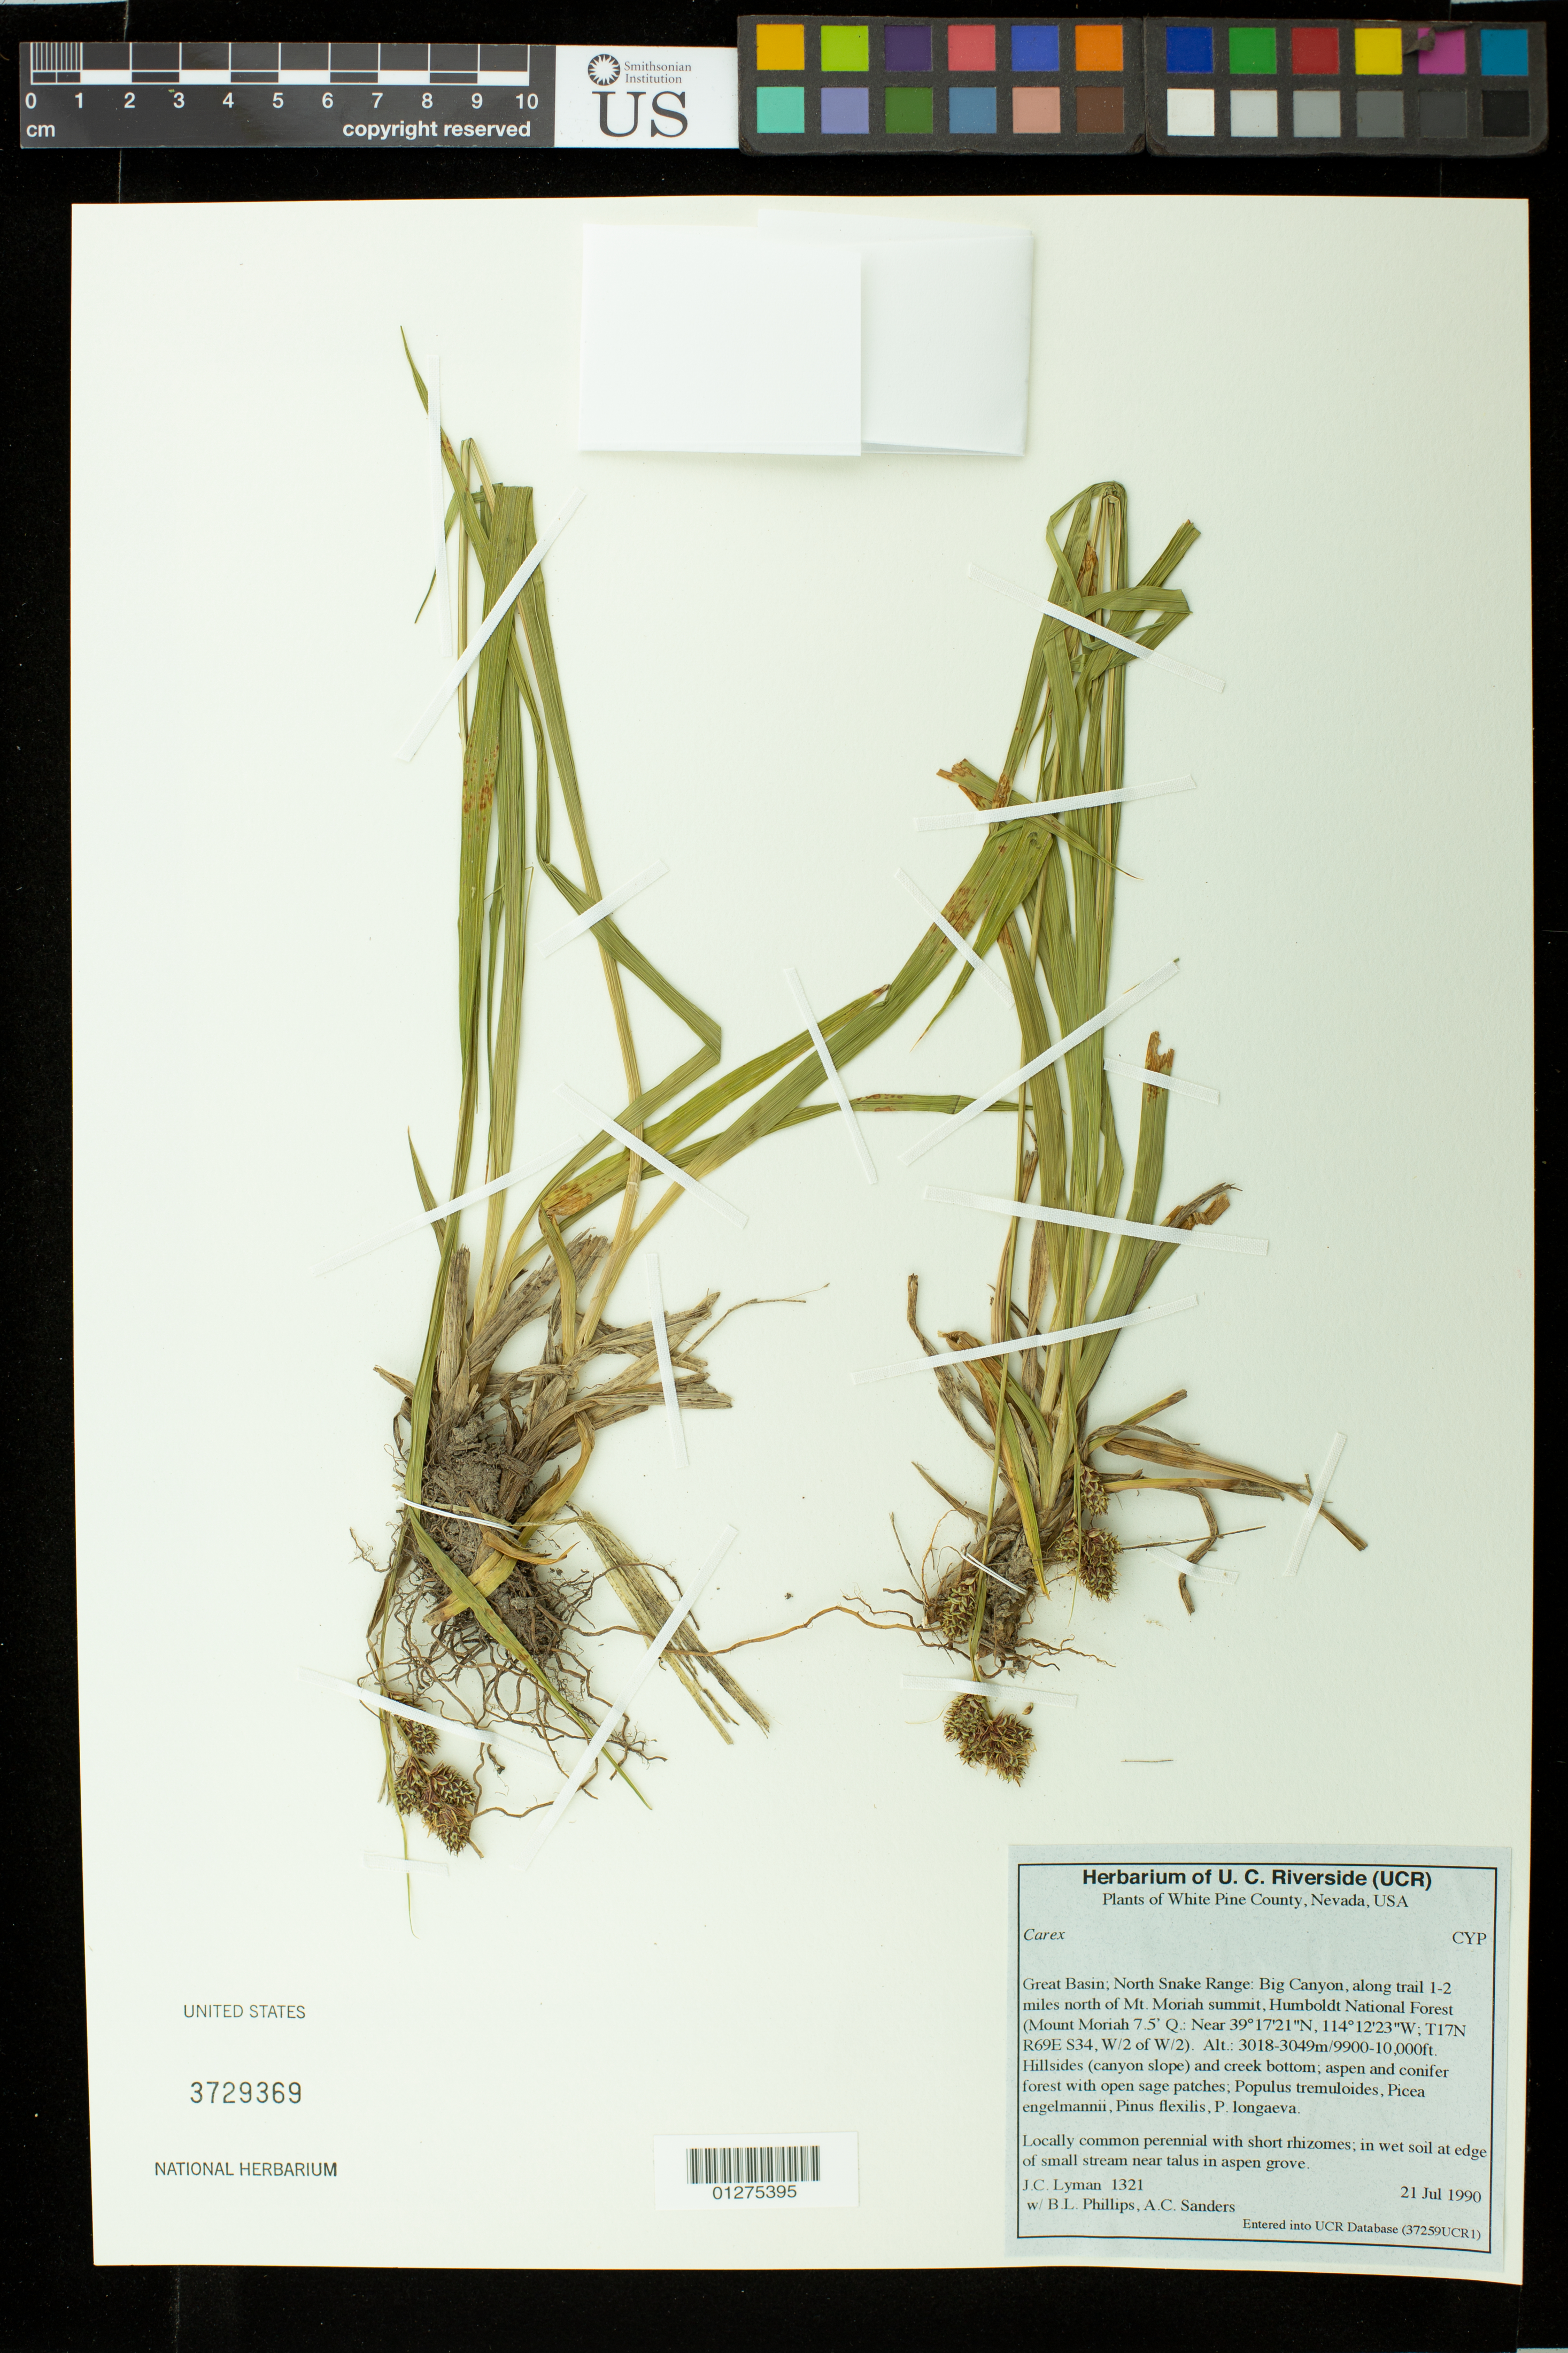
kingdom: Plantae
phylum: Tracheophyta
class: Liliopsida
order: Poales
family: Cyperaceae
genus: Carex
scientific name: Carex helleri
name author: Mack.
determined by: Zika, P. F., (WTU)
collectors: J. Lyman, B. L. Phillips & A. Sanders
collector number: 1321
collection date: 1990-07-21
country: United States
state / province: Nevada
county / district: White Pine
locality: Great Basin; North Snake Range: Big Canyon, along trail 1-2 miles north of Mt. Moriah summit, Humboldt National Forest (Mount Moriah 7.5)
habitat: Hillsides (canyon slope) and creek bottom; aspen and conifer forest with open sage patches; populus trmuloides, Picea enfelmanii, Pinus flexilis, P. longaeva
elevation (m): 3018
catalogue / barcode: US 3729369